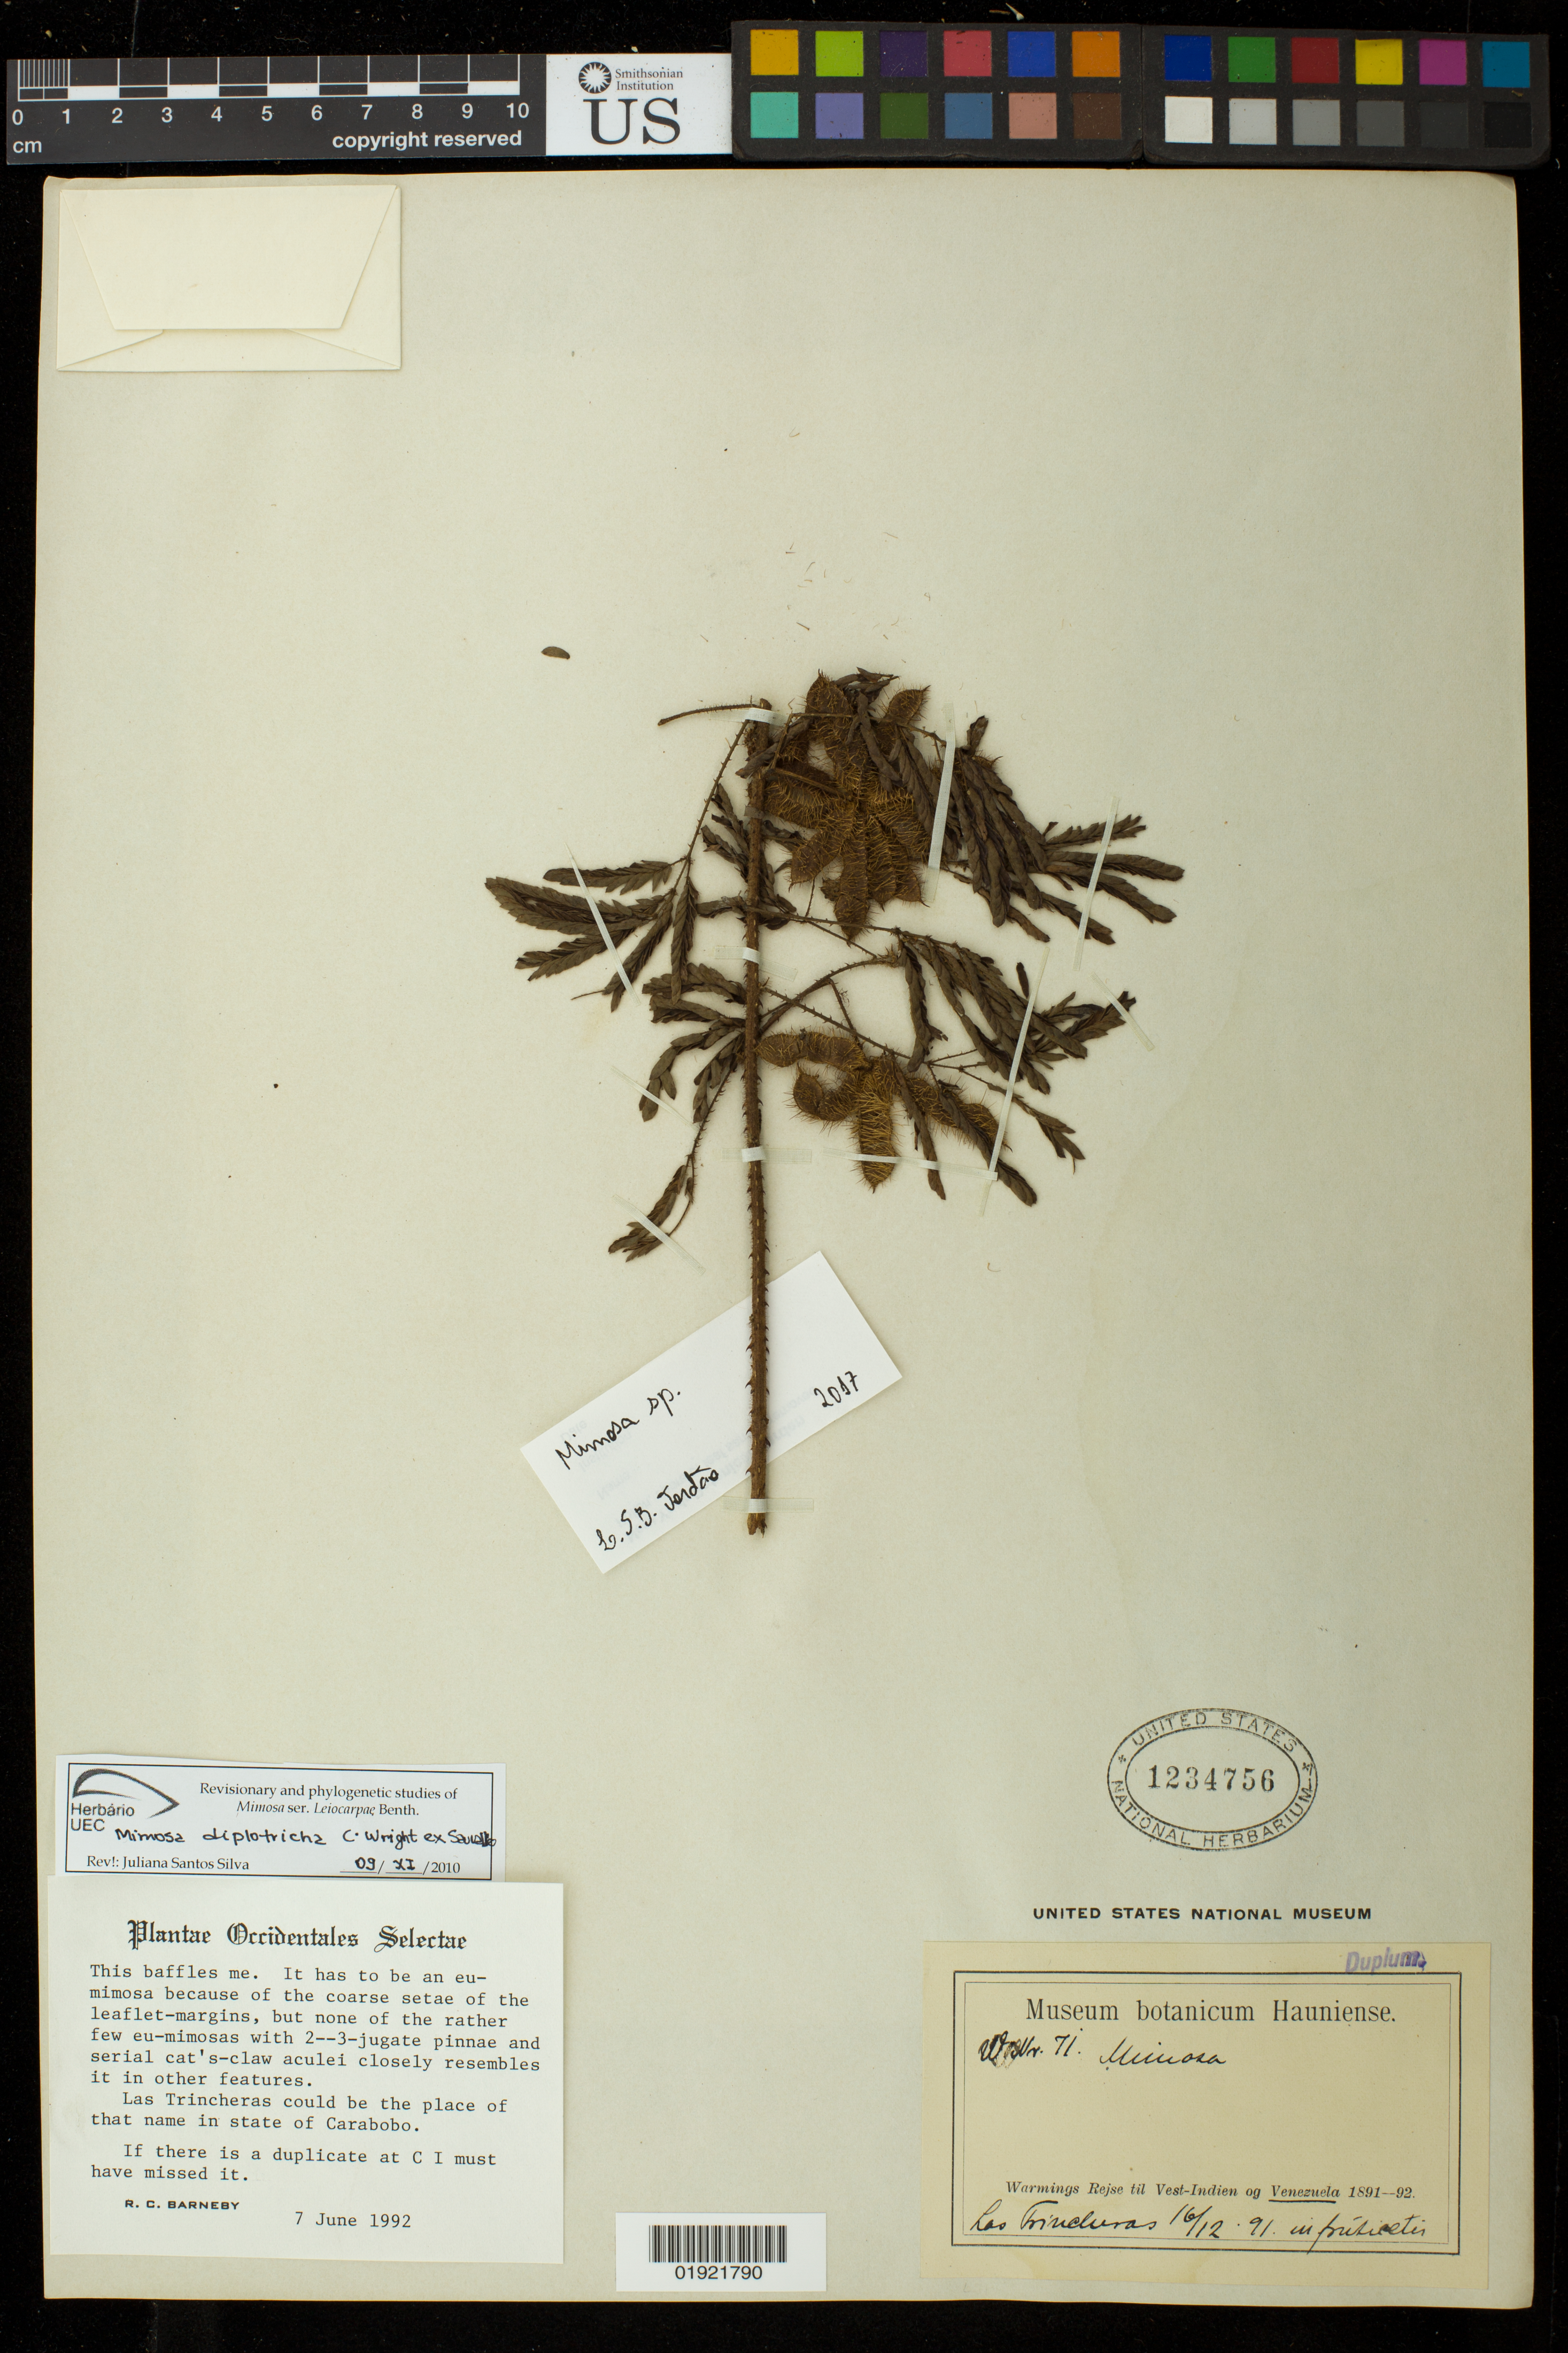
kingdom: Plantae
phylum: Tracheophyta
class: Magnoliopsida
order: Fabales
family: Fabaceae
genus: Mimosa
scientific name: Mimosa sp.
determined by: Jerdas, S. B.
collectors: ex Museum Botanicum Hauniense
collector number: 71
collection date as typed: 16/12.91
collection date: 1891-12-16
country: Venezuela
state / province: Carabobo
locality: Las Trincheras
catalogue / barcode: US 1234756